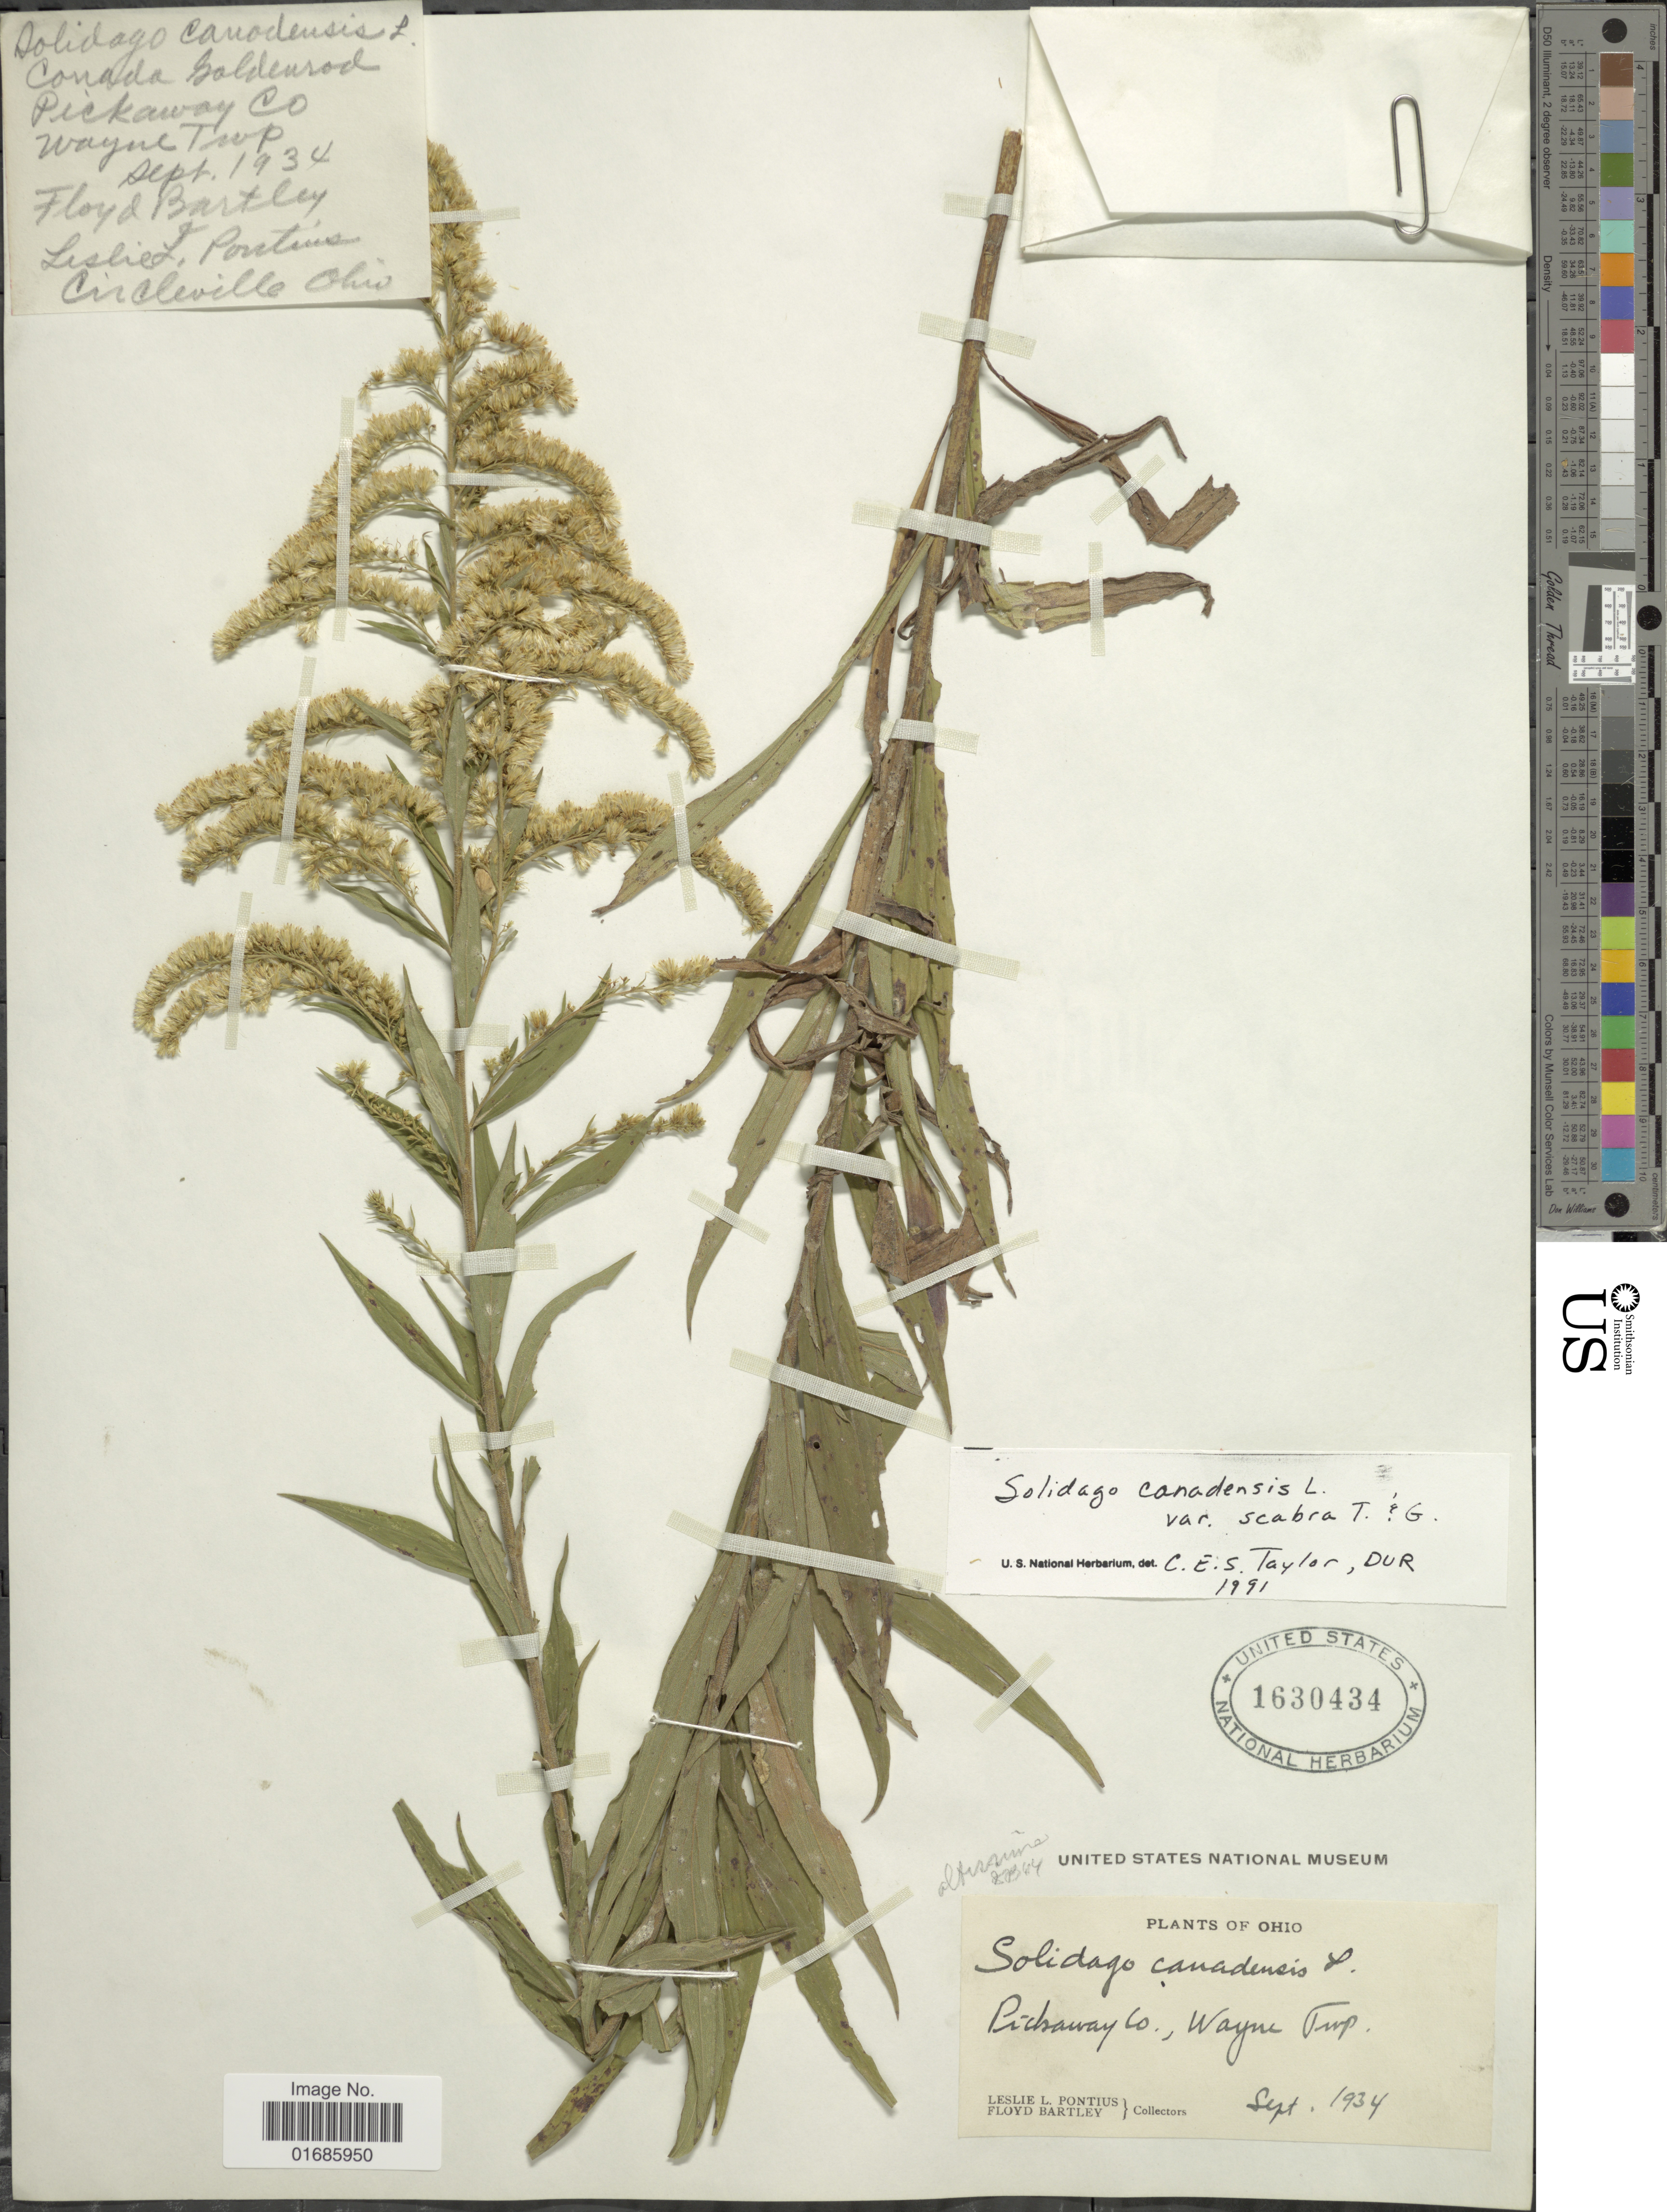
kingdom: Plantae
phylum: Tracheophyta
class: Magnoliopsida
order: Asterales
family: Asteraceae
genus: Solidago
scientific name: Solidago canadensis var. scabra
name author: (Muhl. ex Willd.) Torr. & A. Gray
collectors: L. L. Pontious & F. Bartley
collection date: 1934-09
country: United States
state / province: Ohio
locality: Pickaway Co., Wayne Twp.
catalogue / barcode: US 1630434